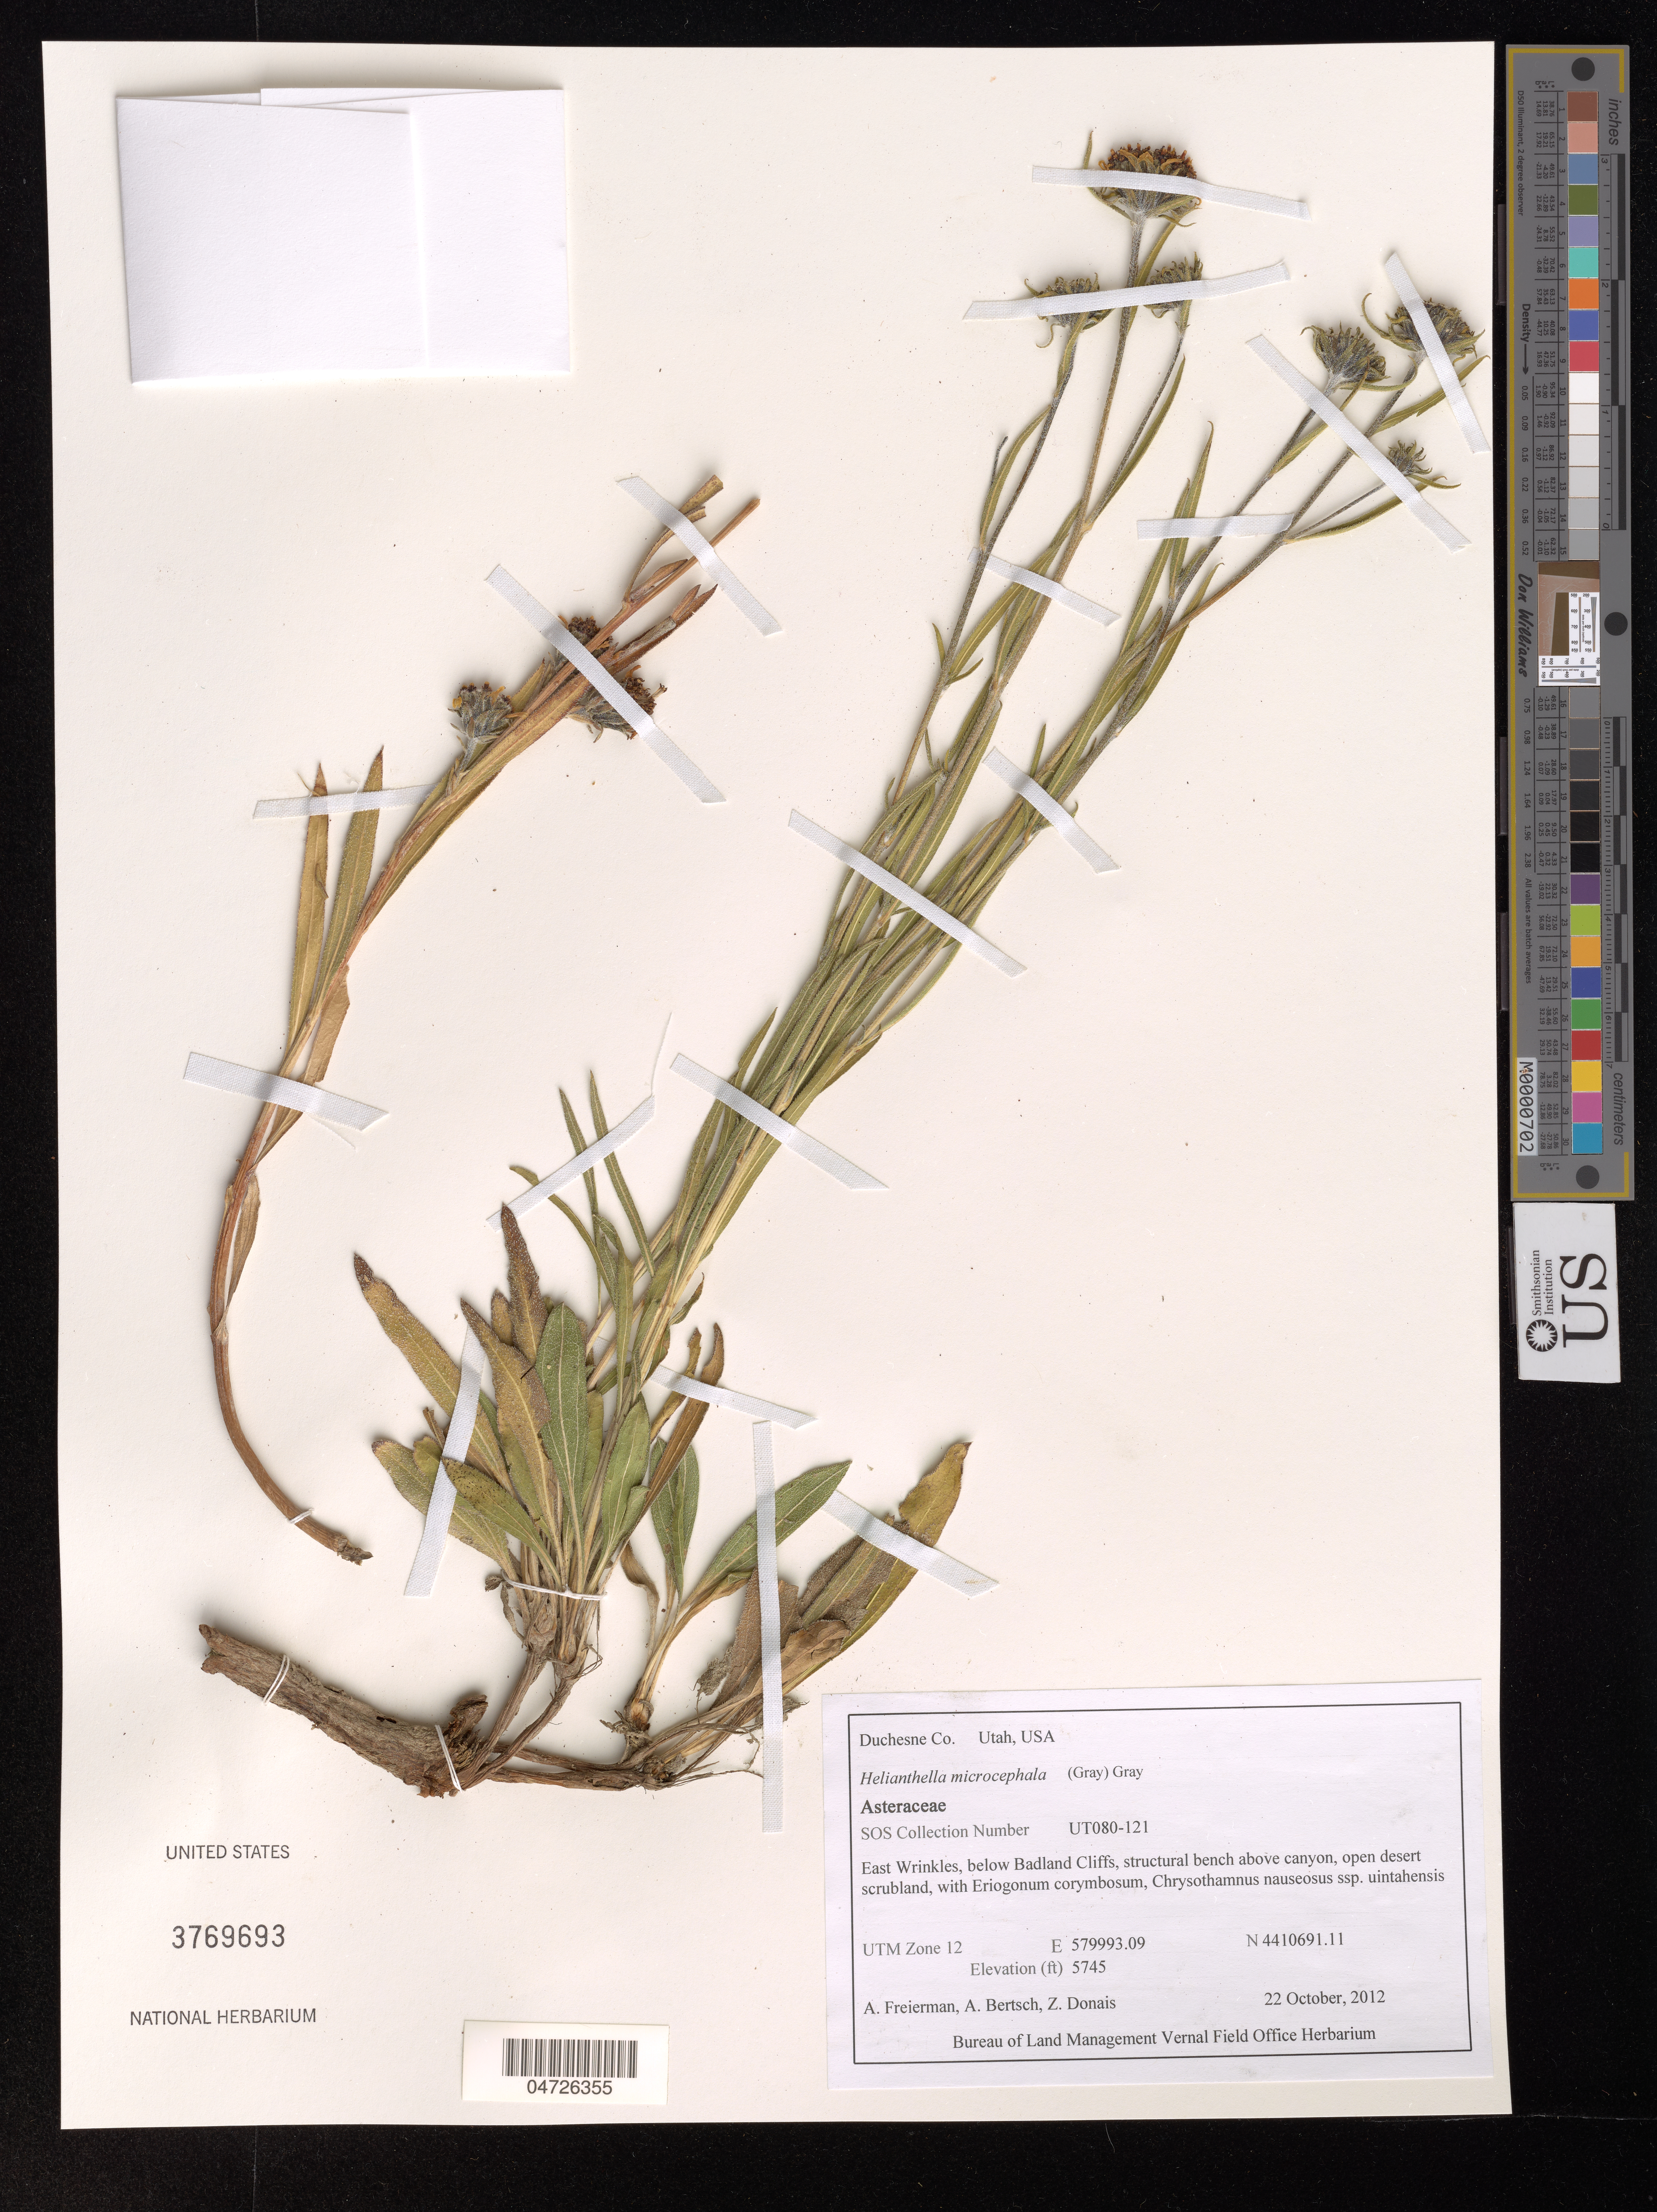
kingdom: Plantae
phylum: Tracheophyta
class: Magnoliopsida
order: Asterales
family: Asteraceae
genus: Helianthella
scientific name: Helianthella microcephala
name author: (A. Gray) A. Gray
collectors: A. Freierman, A. Bertsch & Z. Donais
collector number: UT080-121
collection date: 2012-10-22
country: United States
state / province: Utah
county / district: Duchesne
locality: Duchesne Co. East Wrinkles, below Badland Cliffs. UTM Zone 12.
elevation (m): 1751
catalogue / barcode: US 3769693